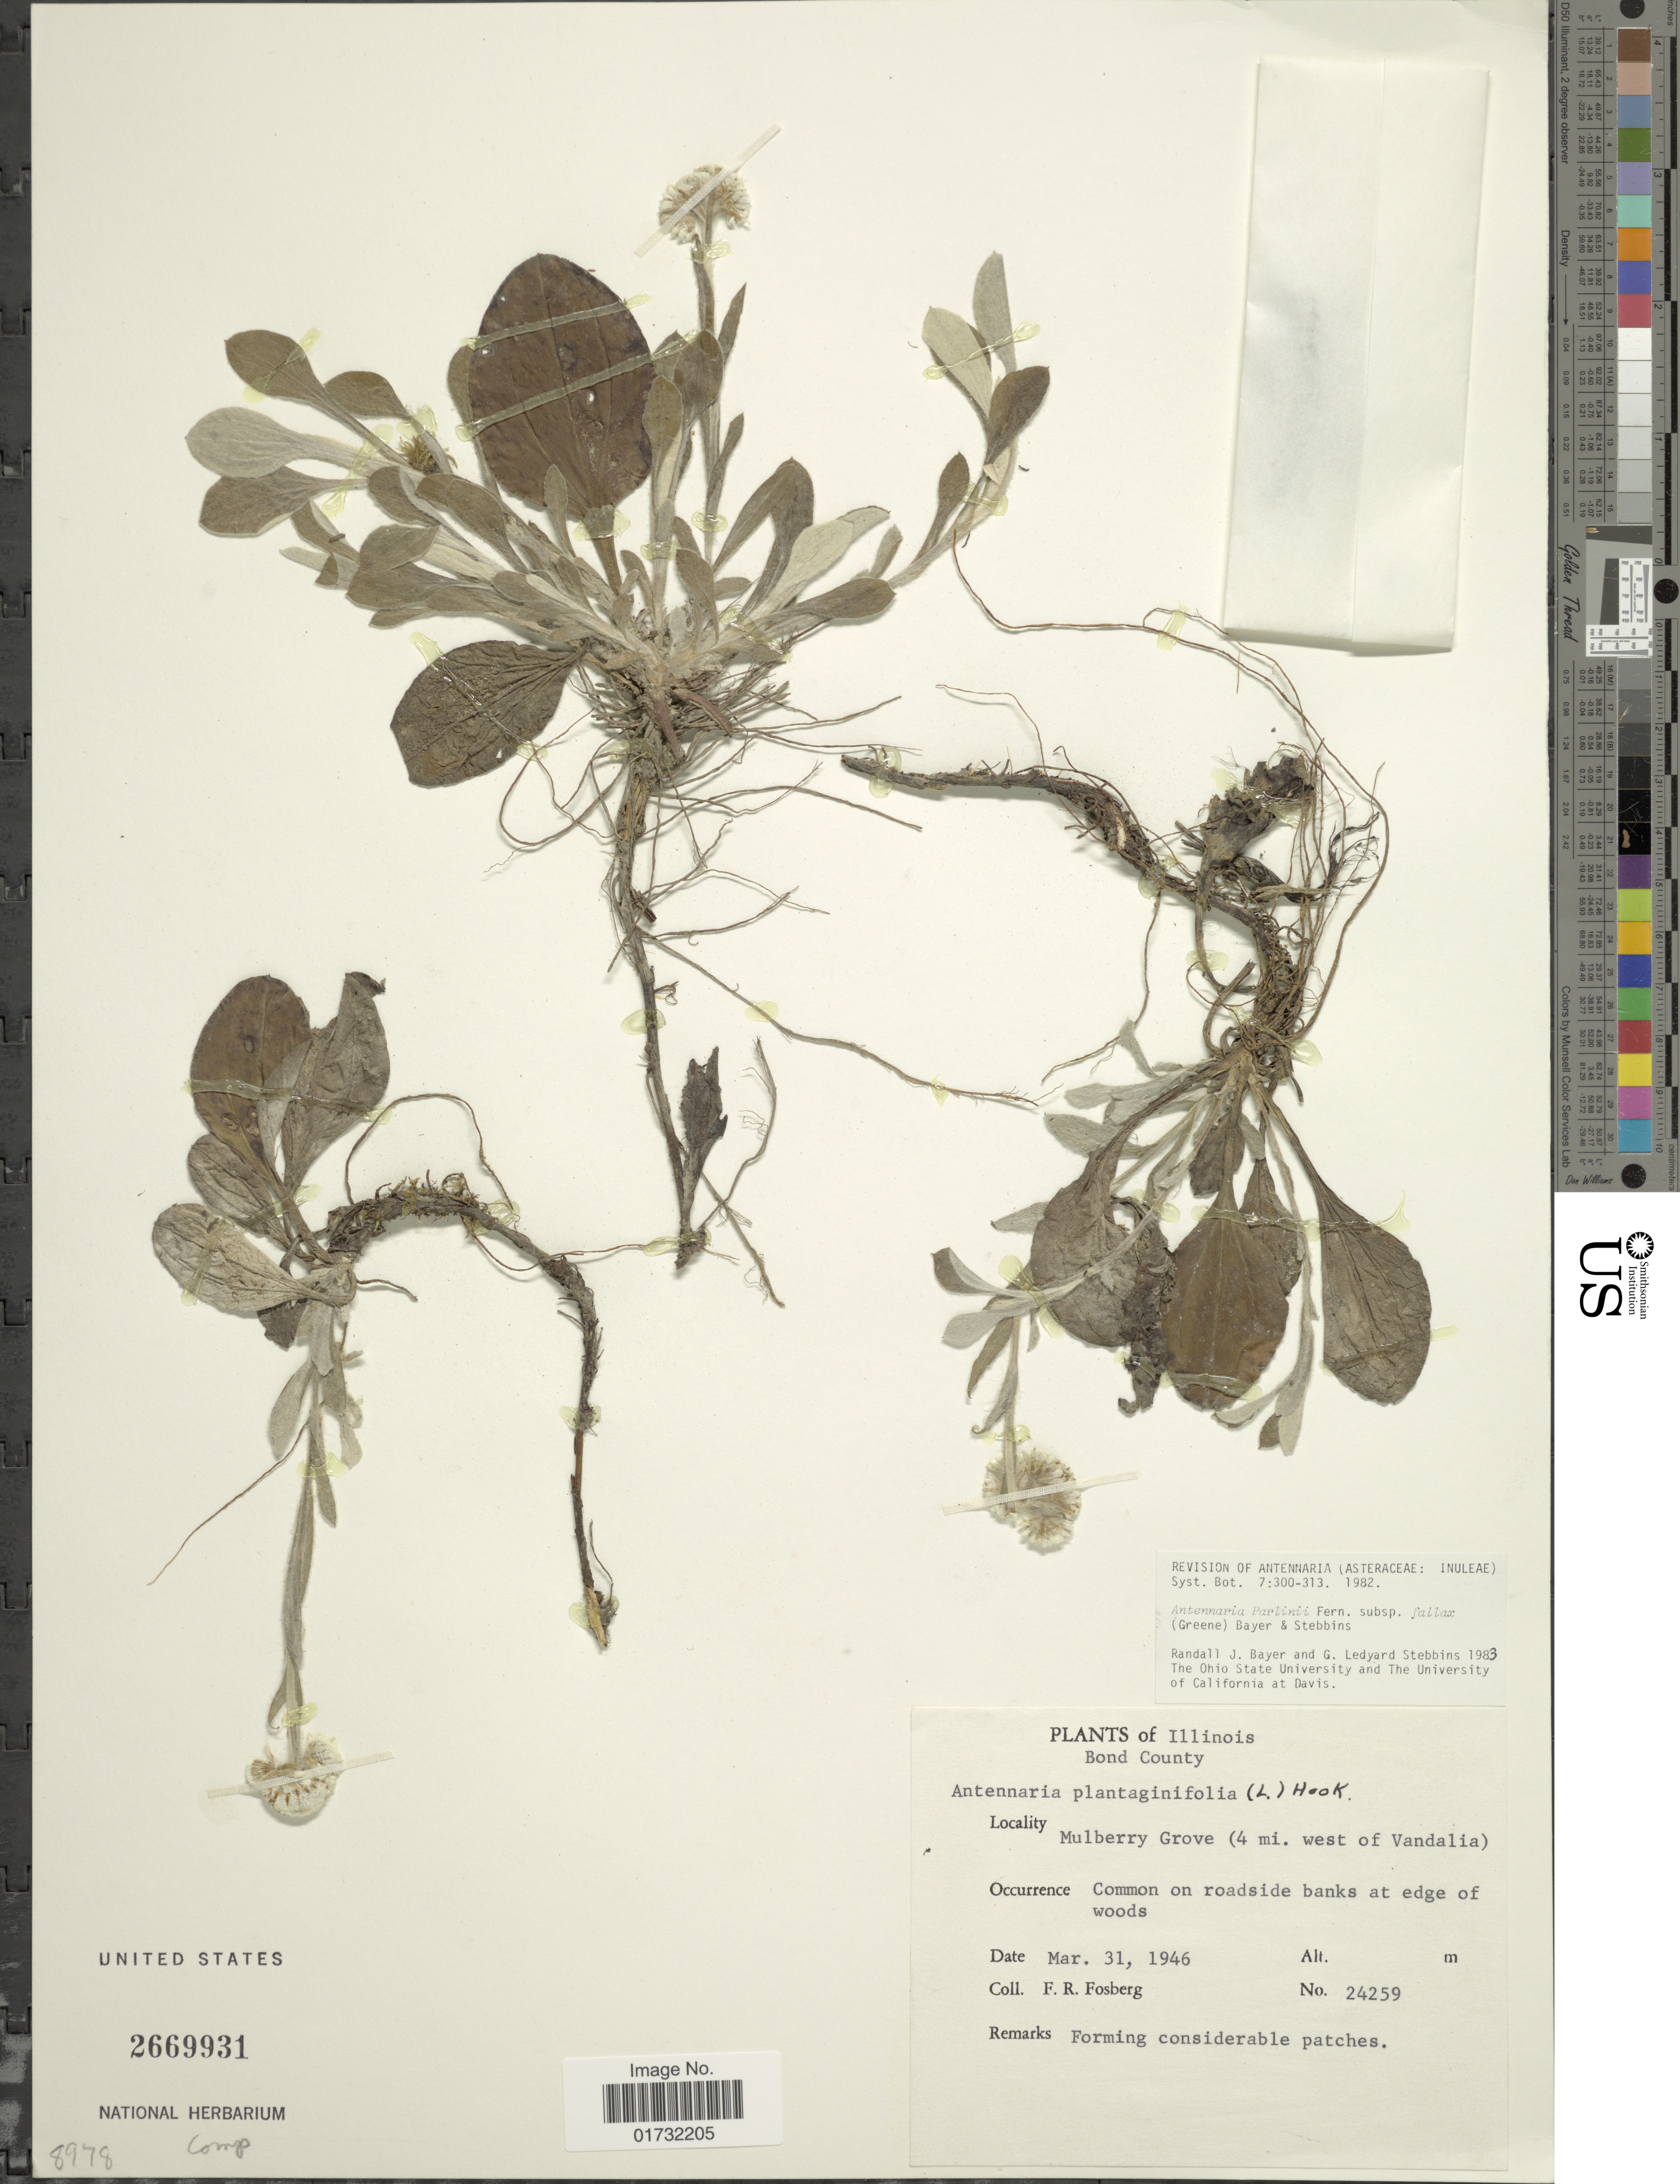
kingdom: Plantae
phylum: Tracheophyta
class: Magnoliopsida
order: Asterales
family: Asteraceae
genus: Antennaria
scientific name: Antennaria parlinii subsp. fallax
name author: (Greene) R.J. Bayer & Stebbins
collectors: F. R. Fosberg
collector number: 24259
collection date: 1946-03-31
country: United States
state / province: Illinois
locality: Mulberry Grove (4 mi. west of Vandalia). Bond County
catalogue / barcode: US 2669931